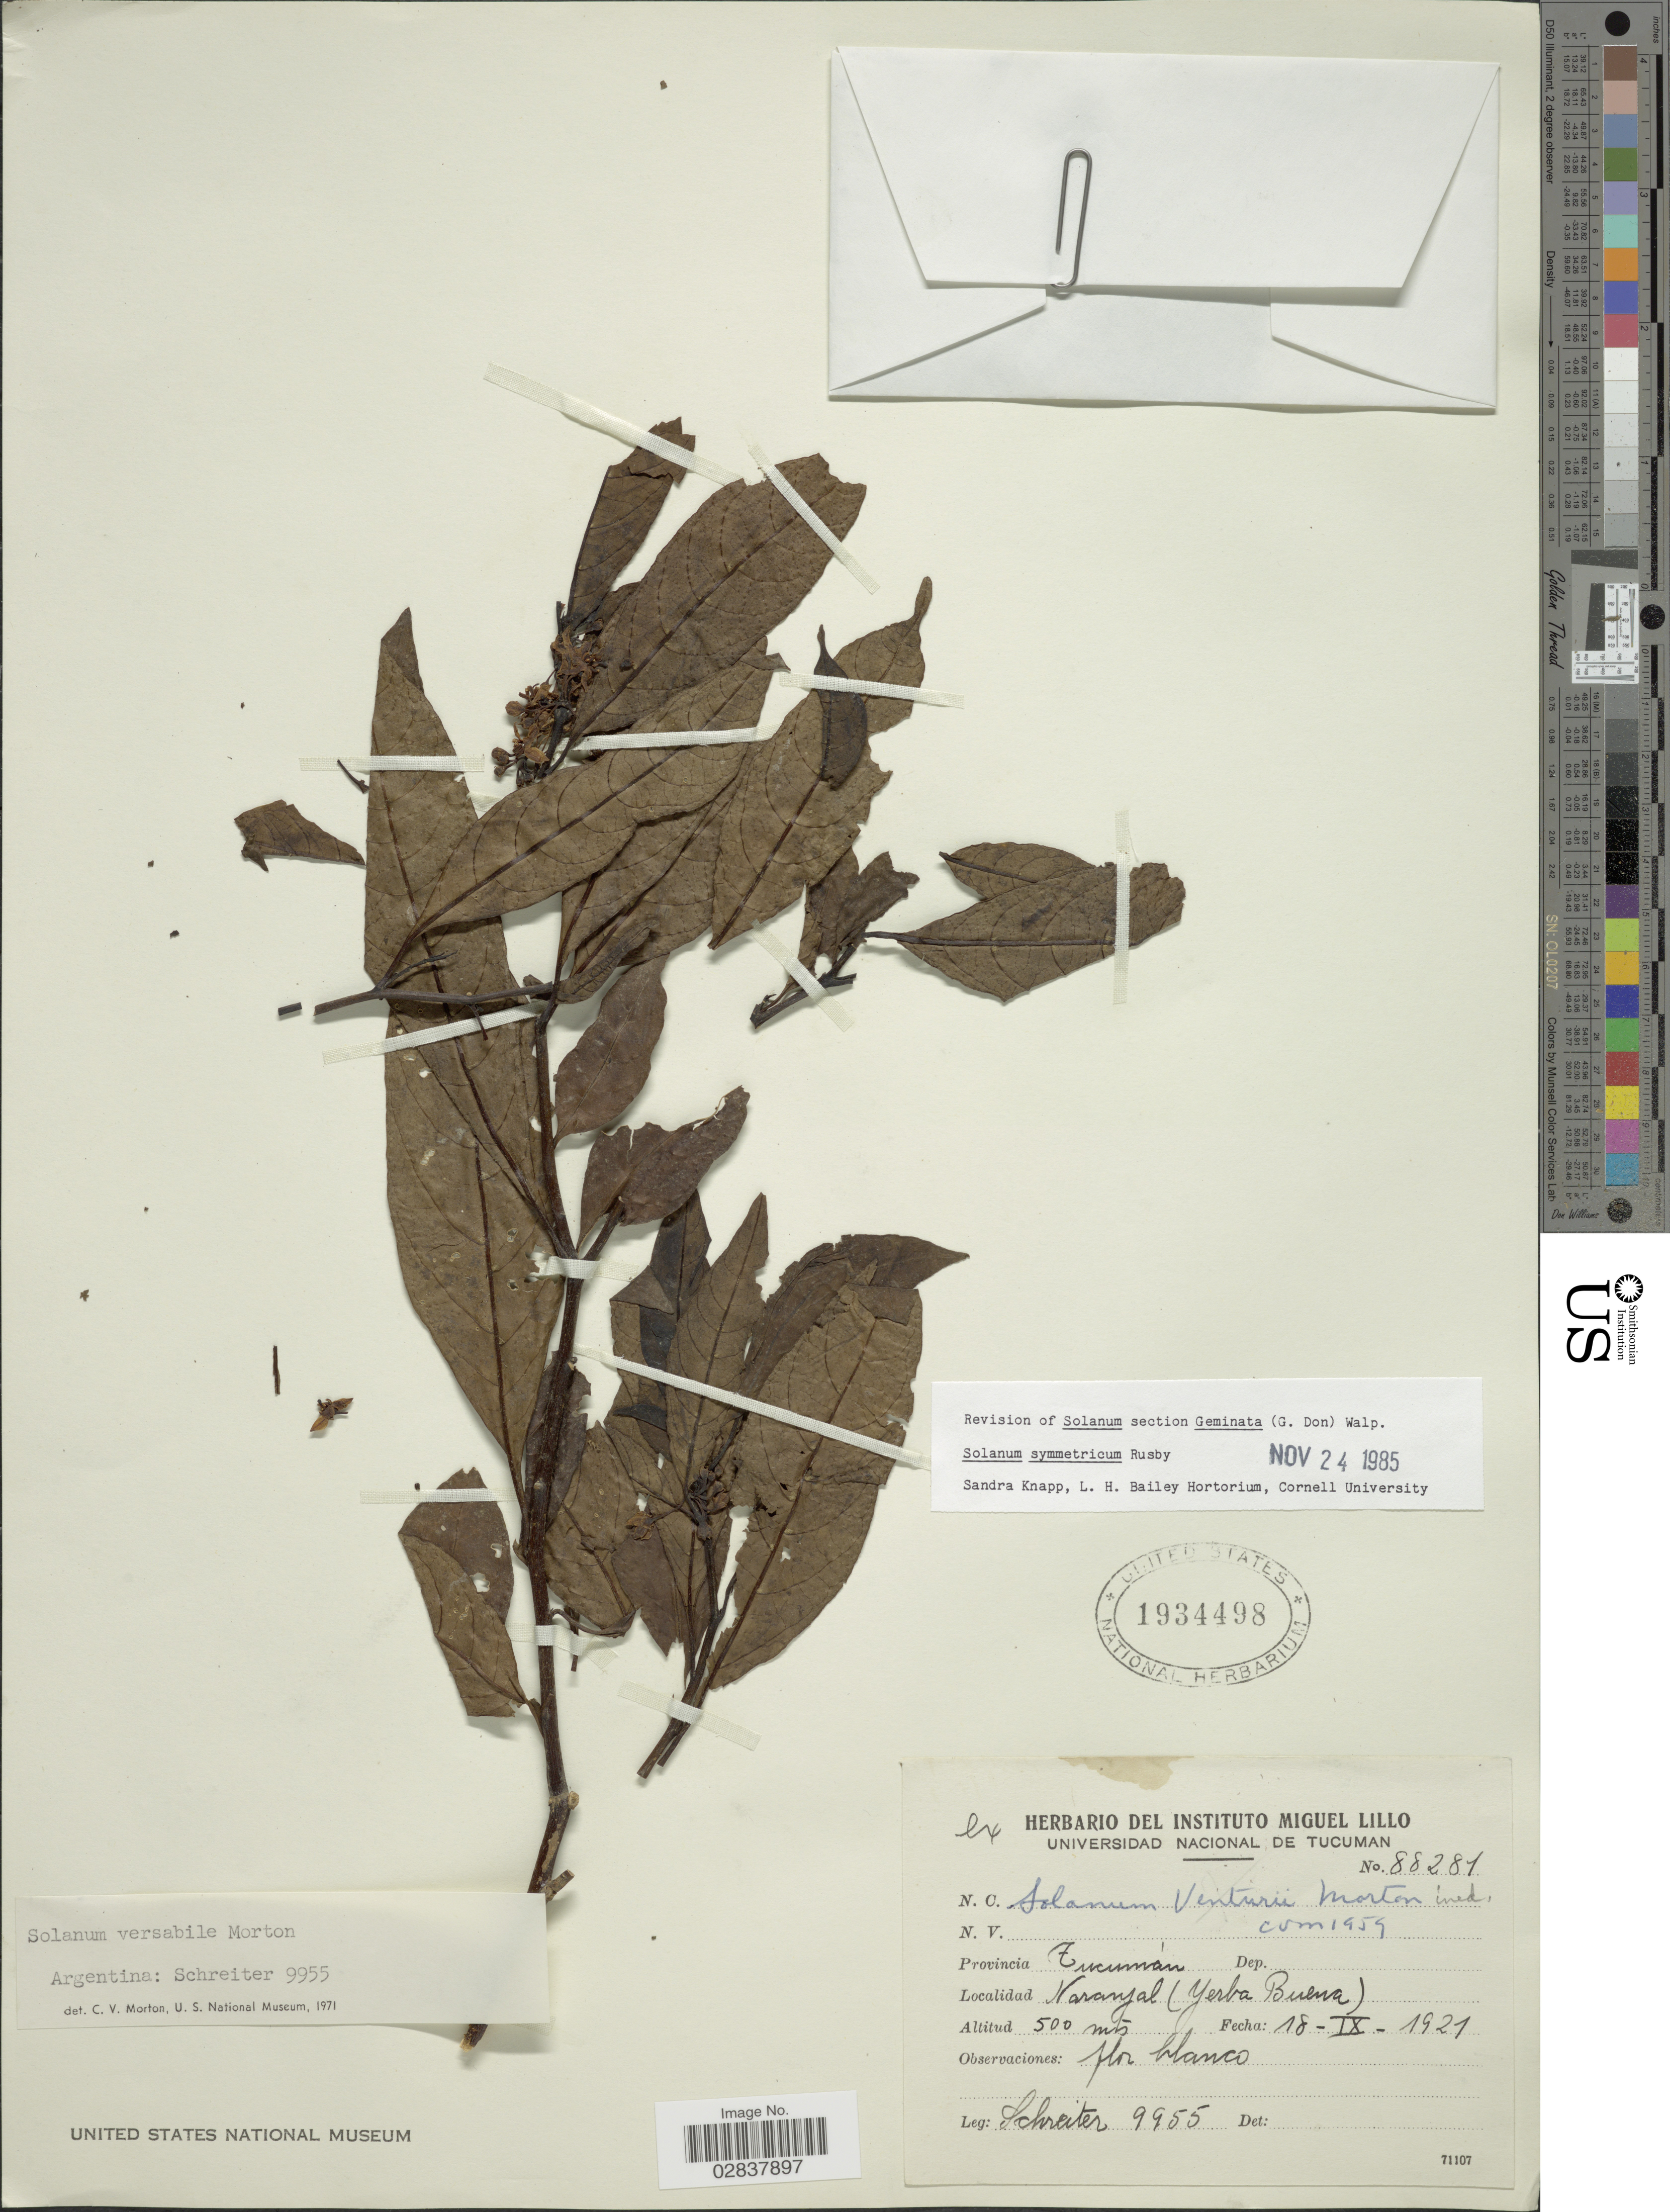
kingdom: Plantae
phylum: Tracheophyta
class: Magnoliopsida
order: Solanales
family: Solanaceae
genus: Solanum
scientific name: Solanum symmetricum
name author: Rusby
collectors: -. Schreiter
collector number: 9955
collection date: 1921-09-18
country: Argentina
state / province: Tucuman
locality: Naranjal (Yerba Buena).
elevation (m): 500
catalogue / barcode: US 1934498